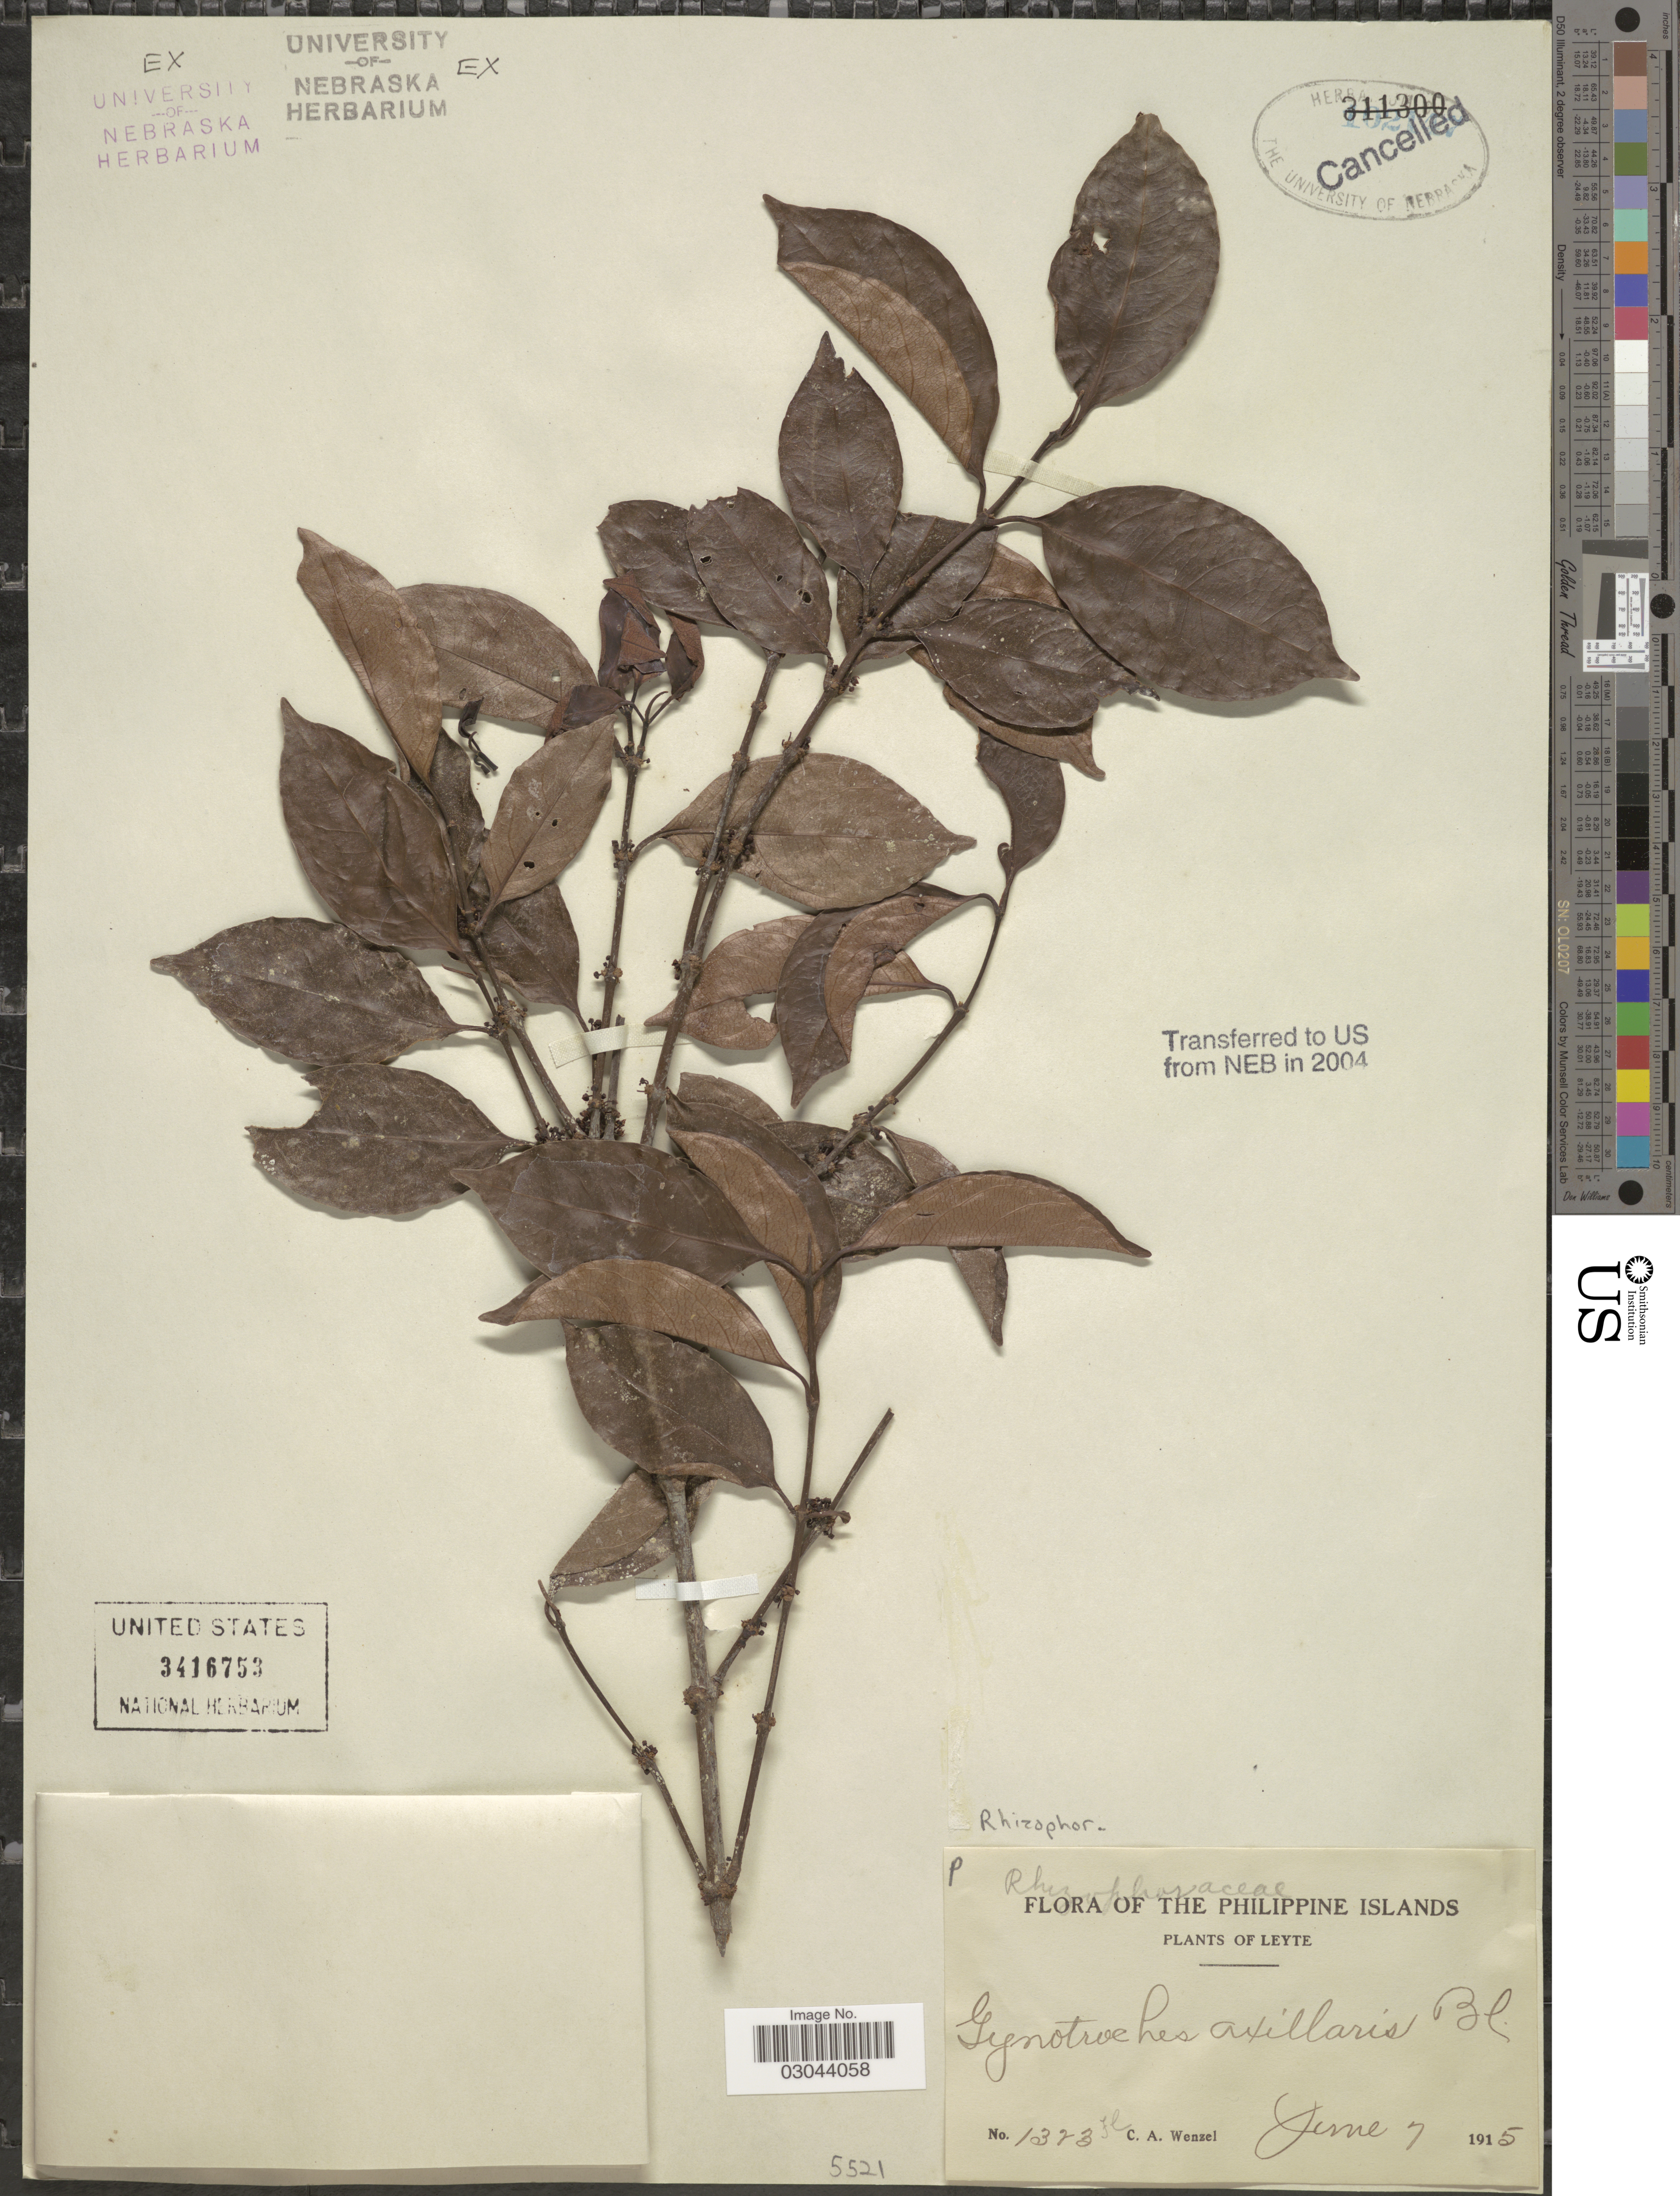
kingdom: Plantae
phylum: Tracheophyta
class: Magnoliopsida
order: Malpighiales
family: Rhizophoraceae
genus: Gynotroches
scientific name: Gynotroches axillaris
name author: Blume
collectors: C. Wenzel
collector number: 1323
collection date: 1915-06-07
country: Philippines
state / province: Eastern Visayas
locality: Leyte.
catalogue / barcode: US 3416753